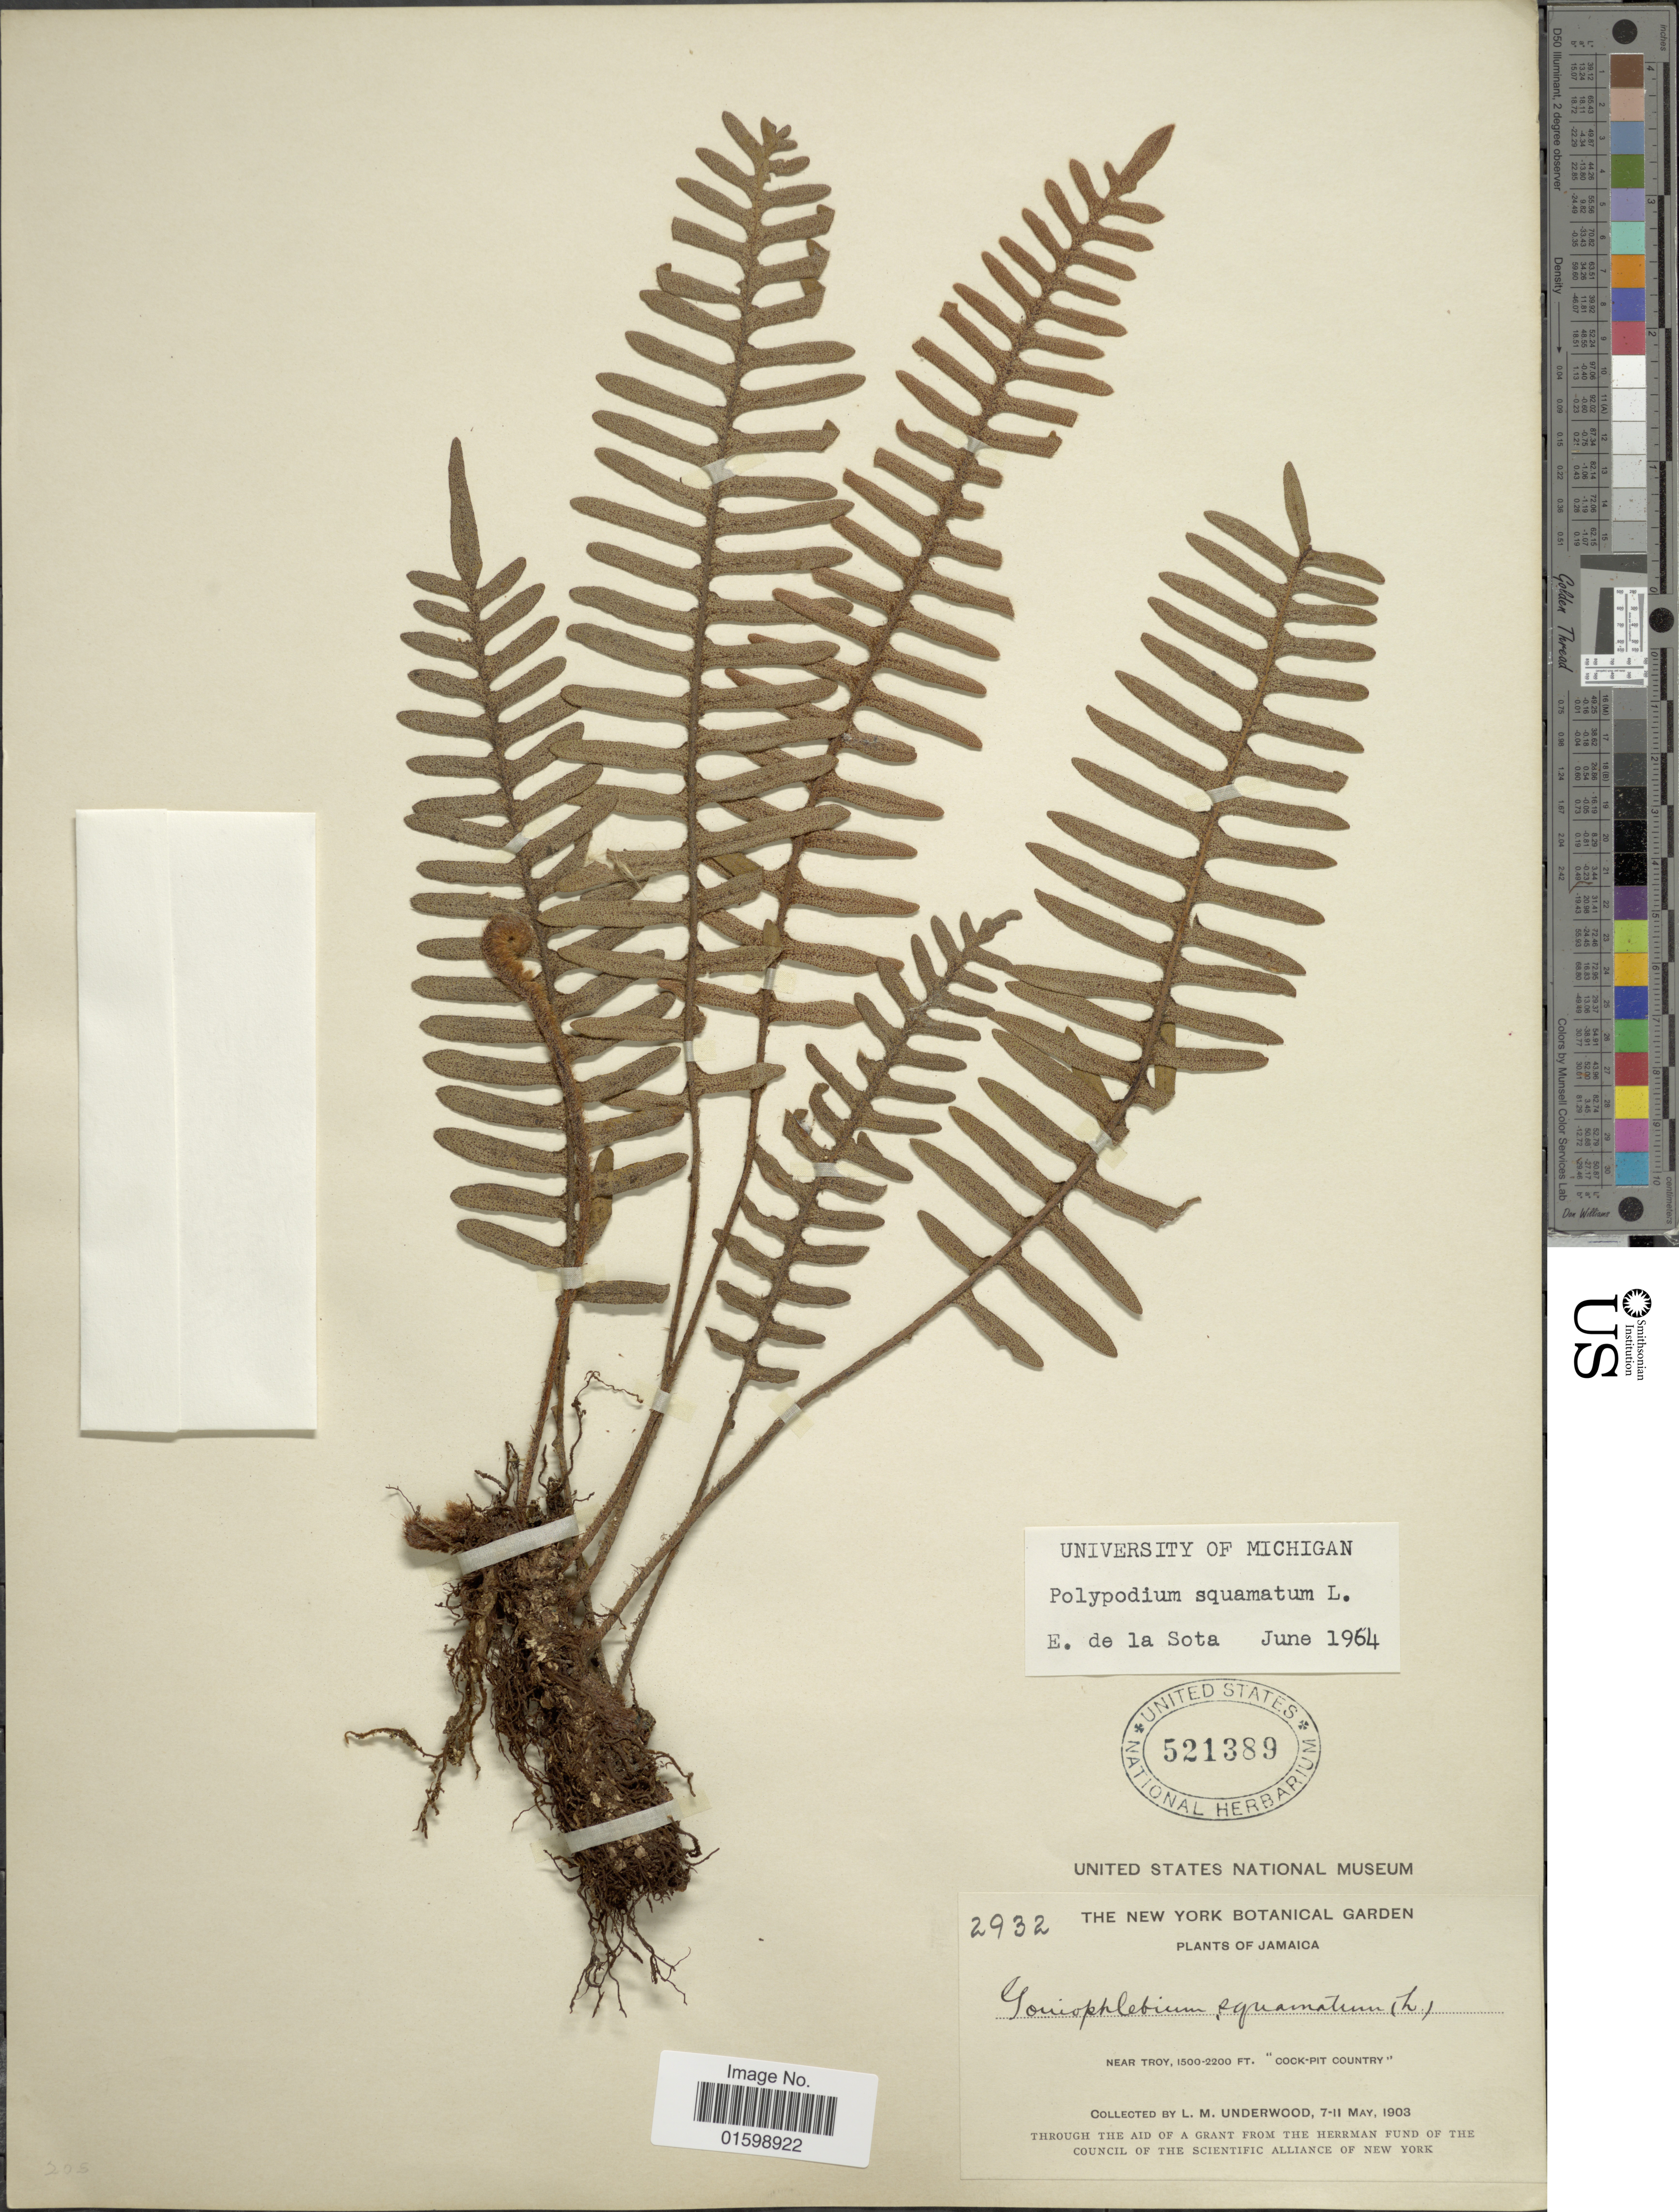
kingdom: Plantae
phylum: Tracheophyta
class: Polypodiopsida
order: Polypodiales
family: Polypodiaceae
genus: Pleopeltis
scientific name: Pleopeltis squamata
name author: (L.) J. Sm.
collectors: L. M. Underwood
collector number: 2932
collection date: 1903-05-07/1903-05-11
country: Jamaica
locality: Near Troy, "Cock-pit Country"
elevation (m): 457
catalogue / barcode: US 521389